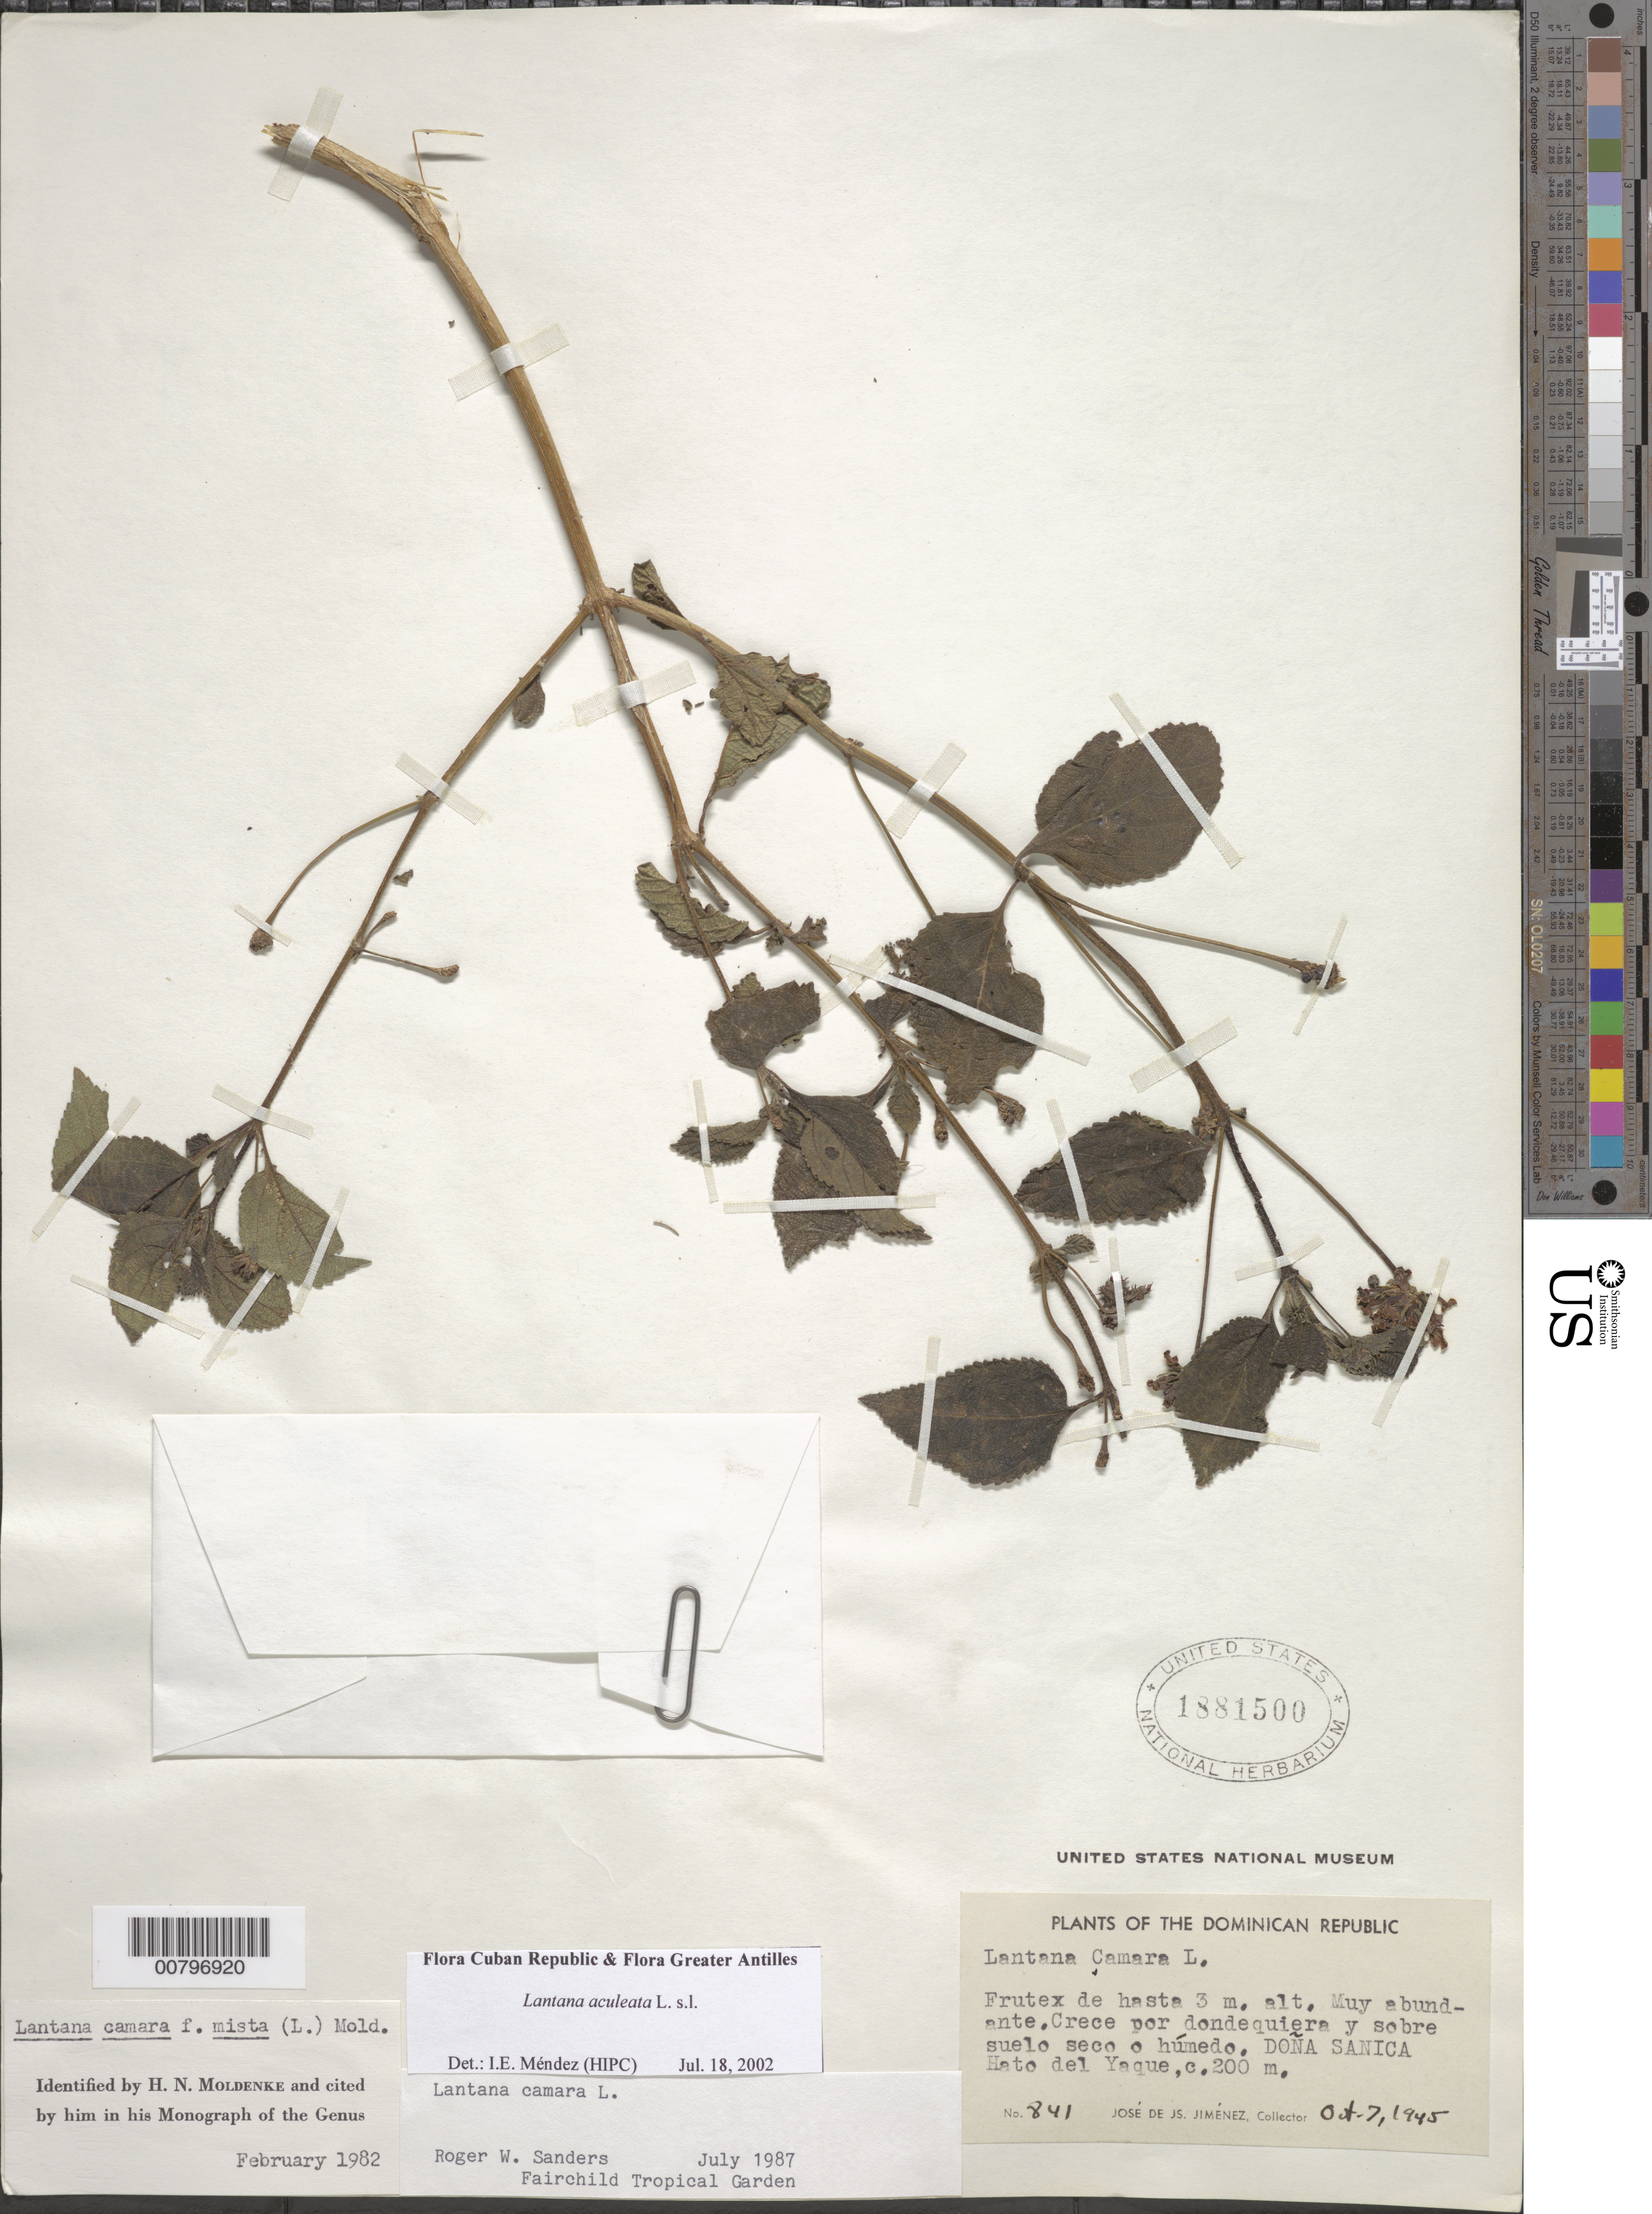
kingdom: Plantae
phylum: Tracheophyta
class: Magnoliopsida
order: Lamiales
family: Verbenaceae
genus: Lantana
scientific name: Lantana x aculeata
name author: L.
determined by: Méndez, Isidro E., (HIPC)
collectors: G. R. Proctor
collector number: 10928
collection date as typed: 23 Sep 1955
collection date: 1955-09-23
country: Haiti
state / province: Artibonite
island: Hispaniola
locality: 6 miles north of Hinche, Plateau Central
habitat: Open grassy hillside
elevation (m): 274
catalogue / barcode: US 2225412